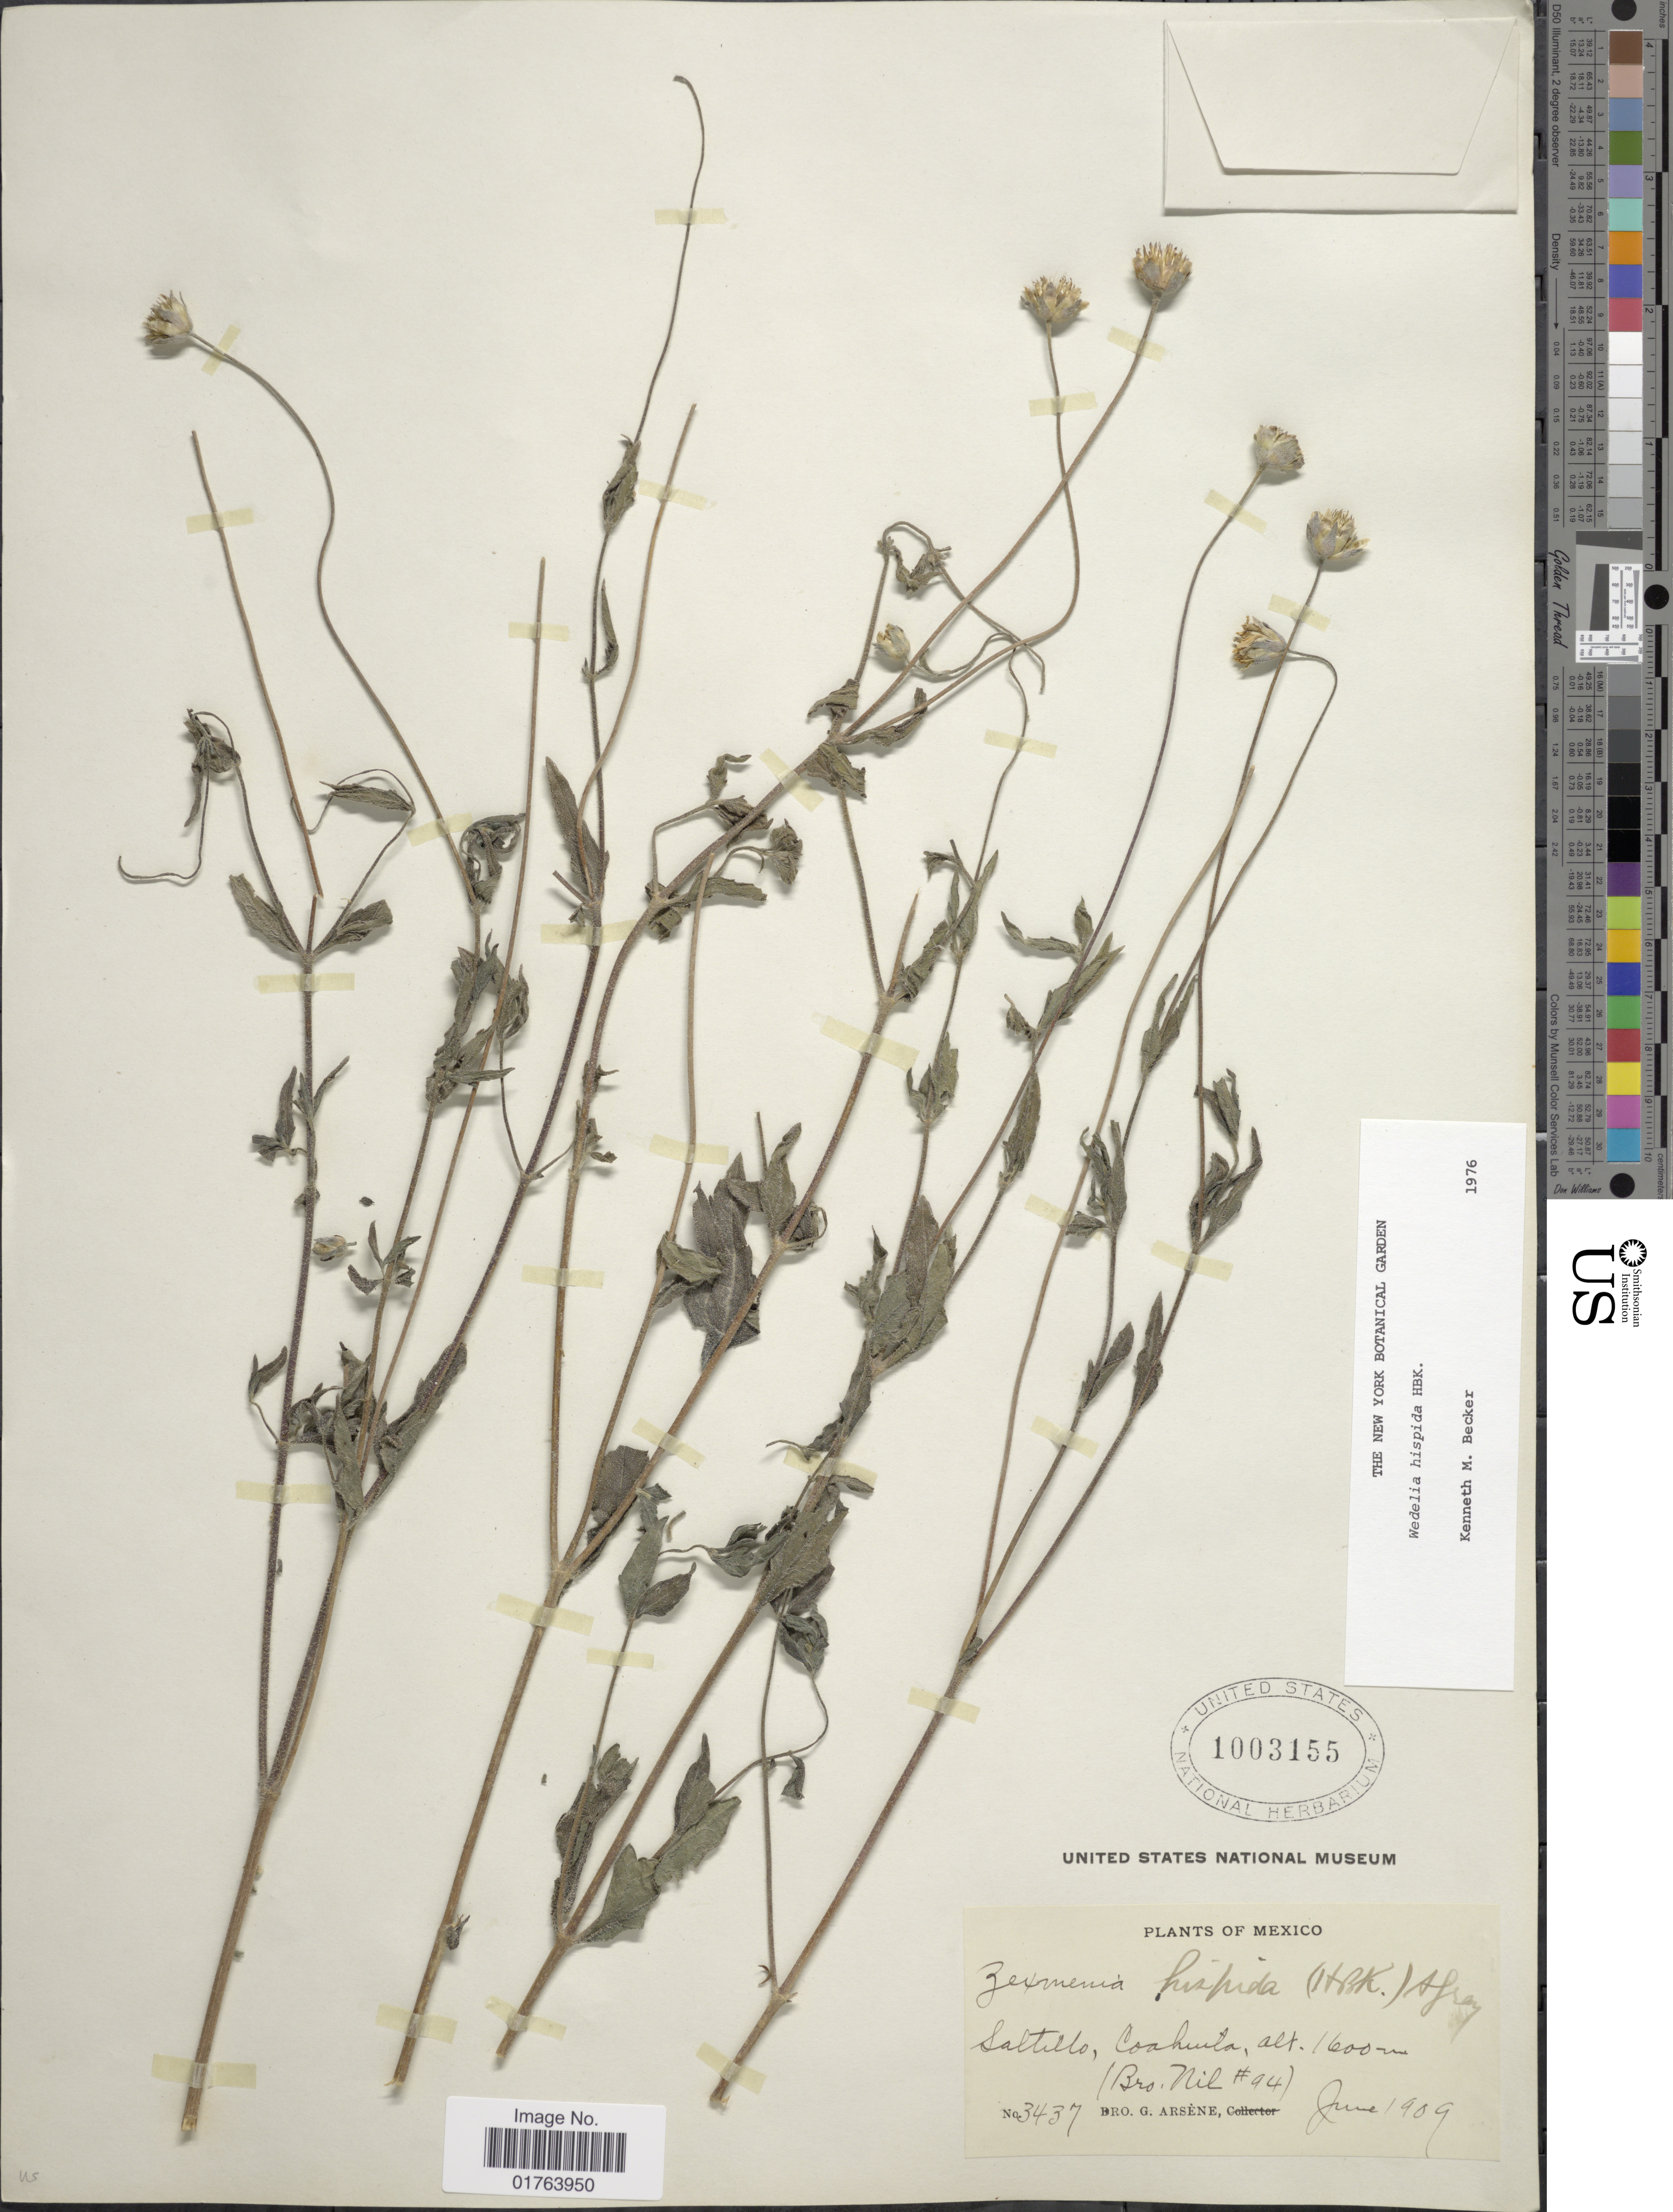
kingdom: Plantae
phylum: Tracheophyta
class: Magnoliopsida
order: Asterales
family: Asteraceae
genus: Wedelia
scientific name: Wedelia acapulcensis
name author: Kunth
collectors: Bro. Nil & Bro. G. Arsène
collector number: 3437/94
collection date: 1909-06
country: Mexico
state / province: Coahuila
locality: Saltillo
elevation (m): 1600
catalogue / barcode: US 1003155